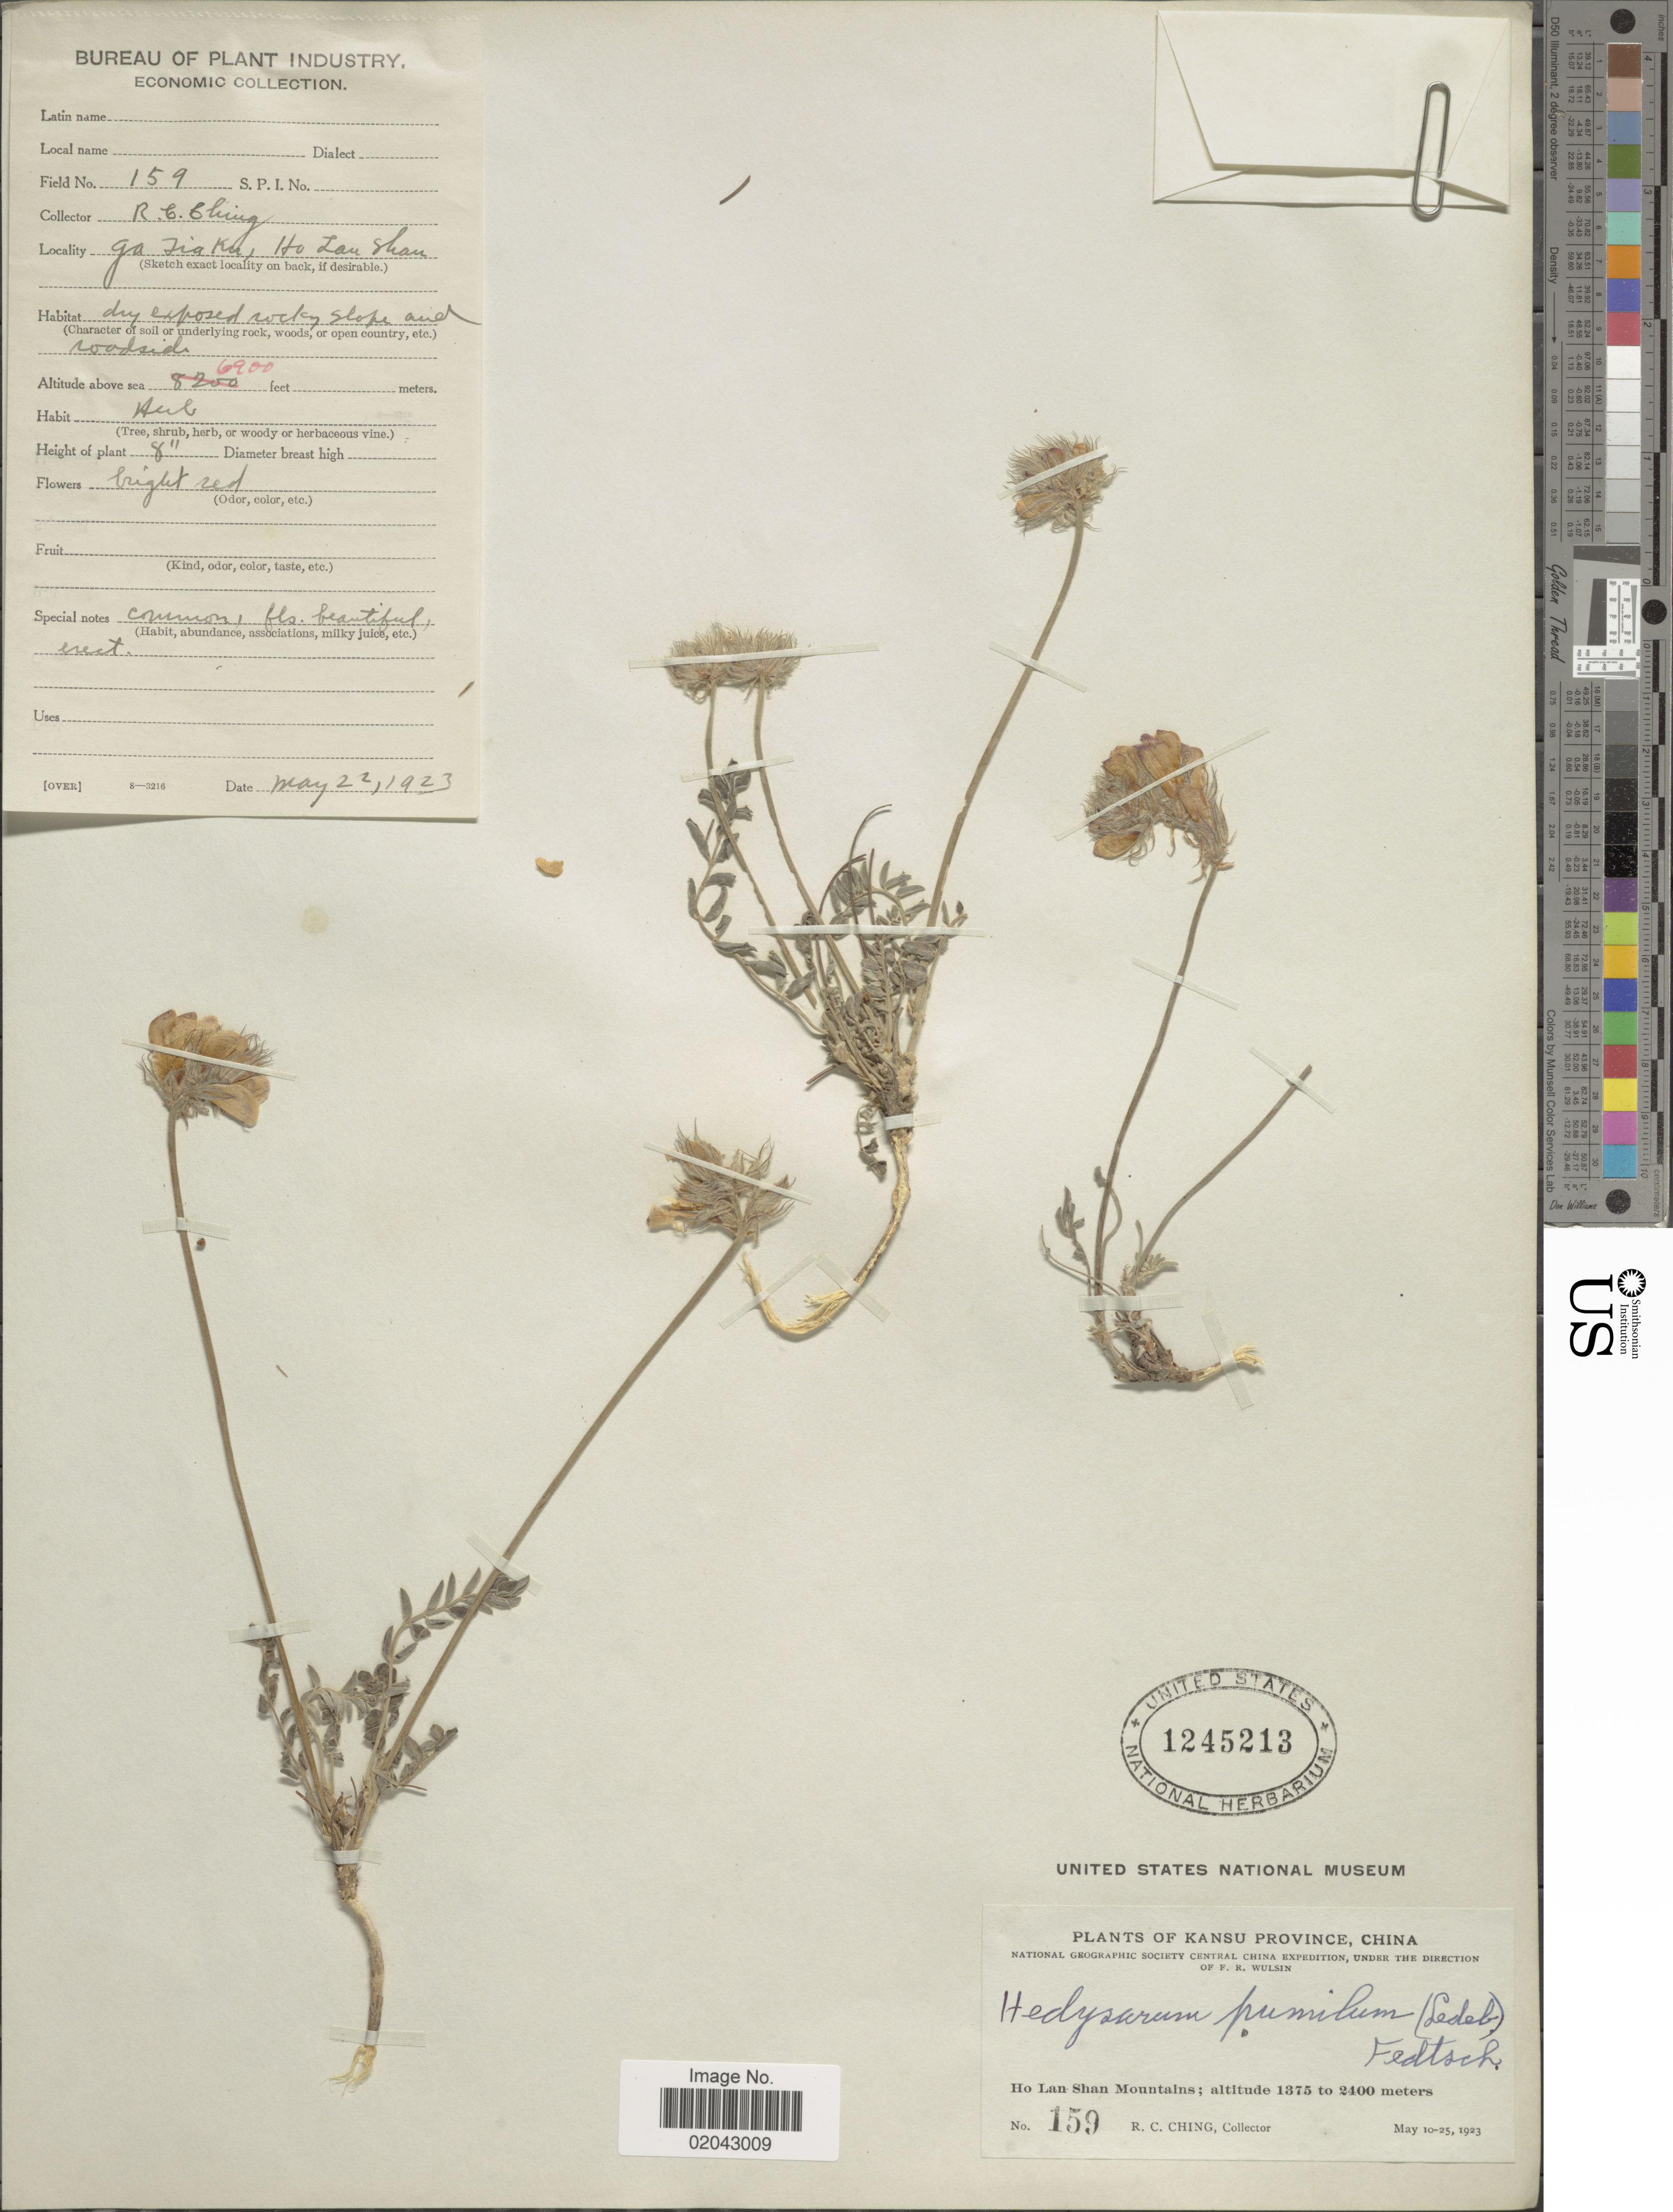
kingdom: Plantae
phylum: Tracheophyta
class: Magnoliopsida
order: Fabales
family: Fabaceae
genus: Hedysarum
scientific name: Hedysarum pumilum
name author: (Ledeb.) B. Fedtsch.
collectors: R. C. Ching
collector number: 159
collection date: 1923-05-10/1923-05-25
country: China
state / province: Gansu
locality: Kansu Province, Ho Lan Shan Mountains, Ga Tia Ku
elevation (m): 2103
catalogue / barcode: US 1245213